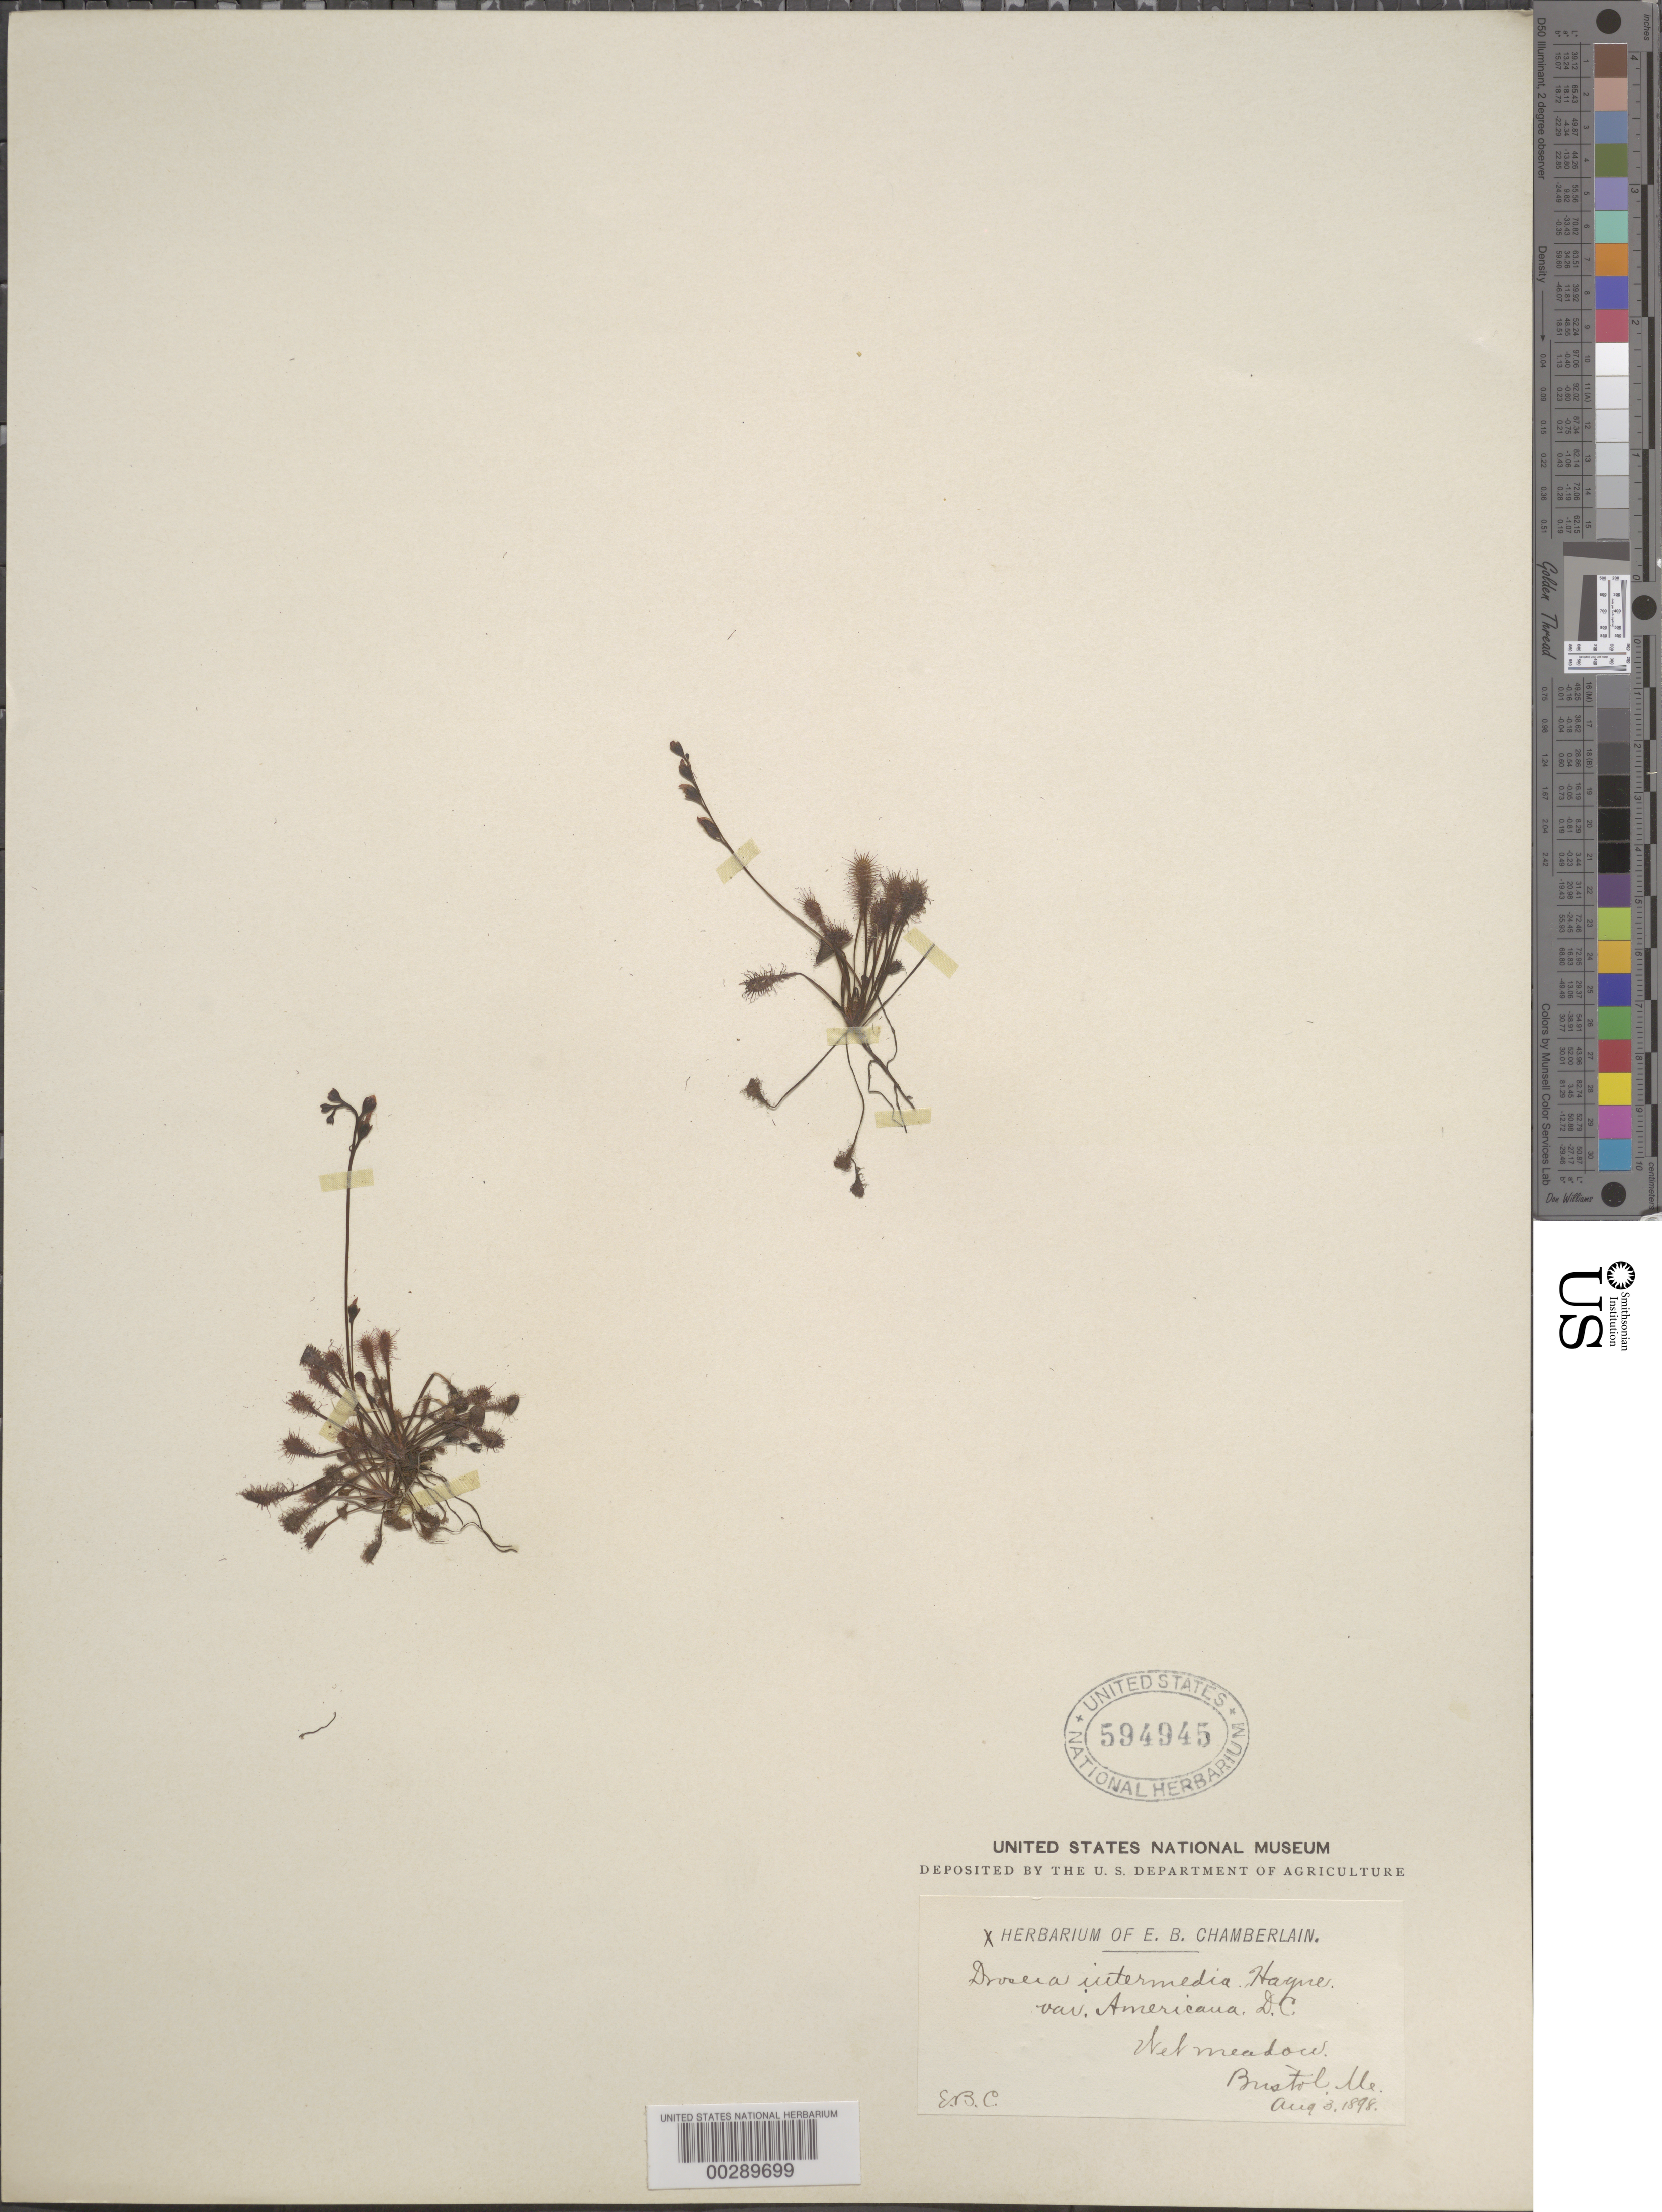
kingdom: Plantae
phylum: Tracheophyta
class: Magnoliopsida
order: Caryophyllales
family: Droseraceae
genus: Drosera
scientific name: Drosera intermedia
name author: Hayne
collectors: E. Chamberlain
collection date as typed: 03 Aug 1898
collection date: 1898-08-03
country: United States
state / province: Maine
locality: Bristol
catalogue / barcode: US 594945